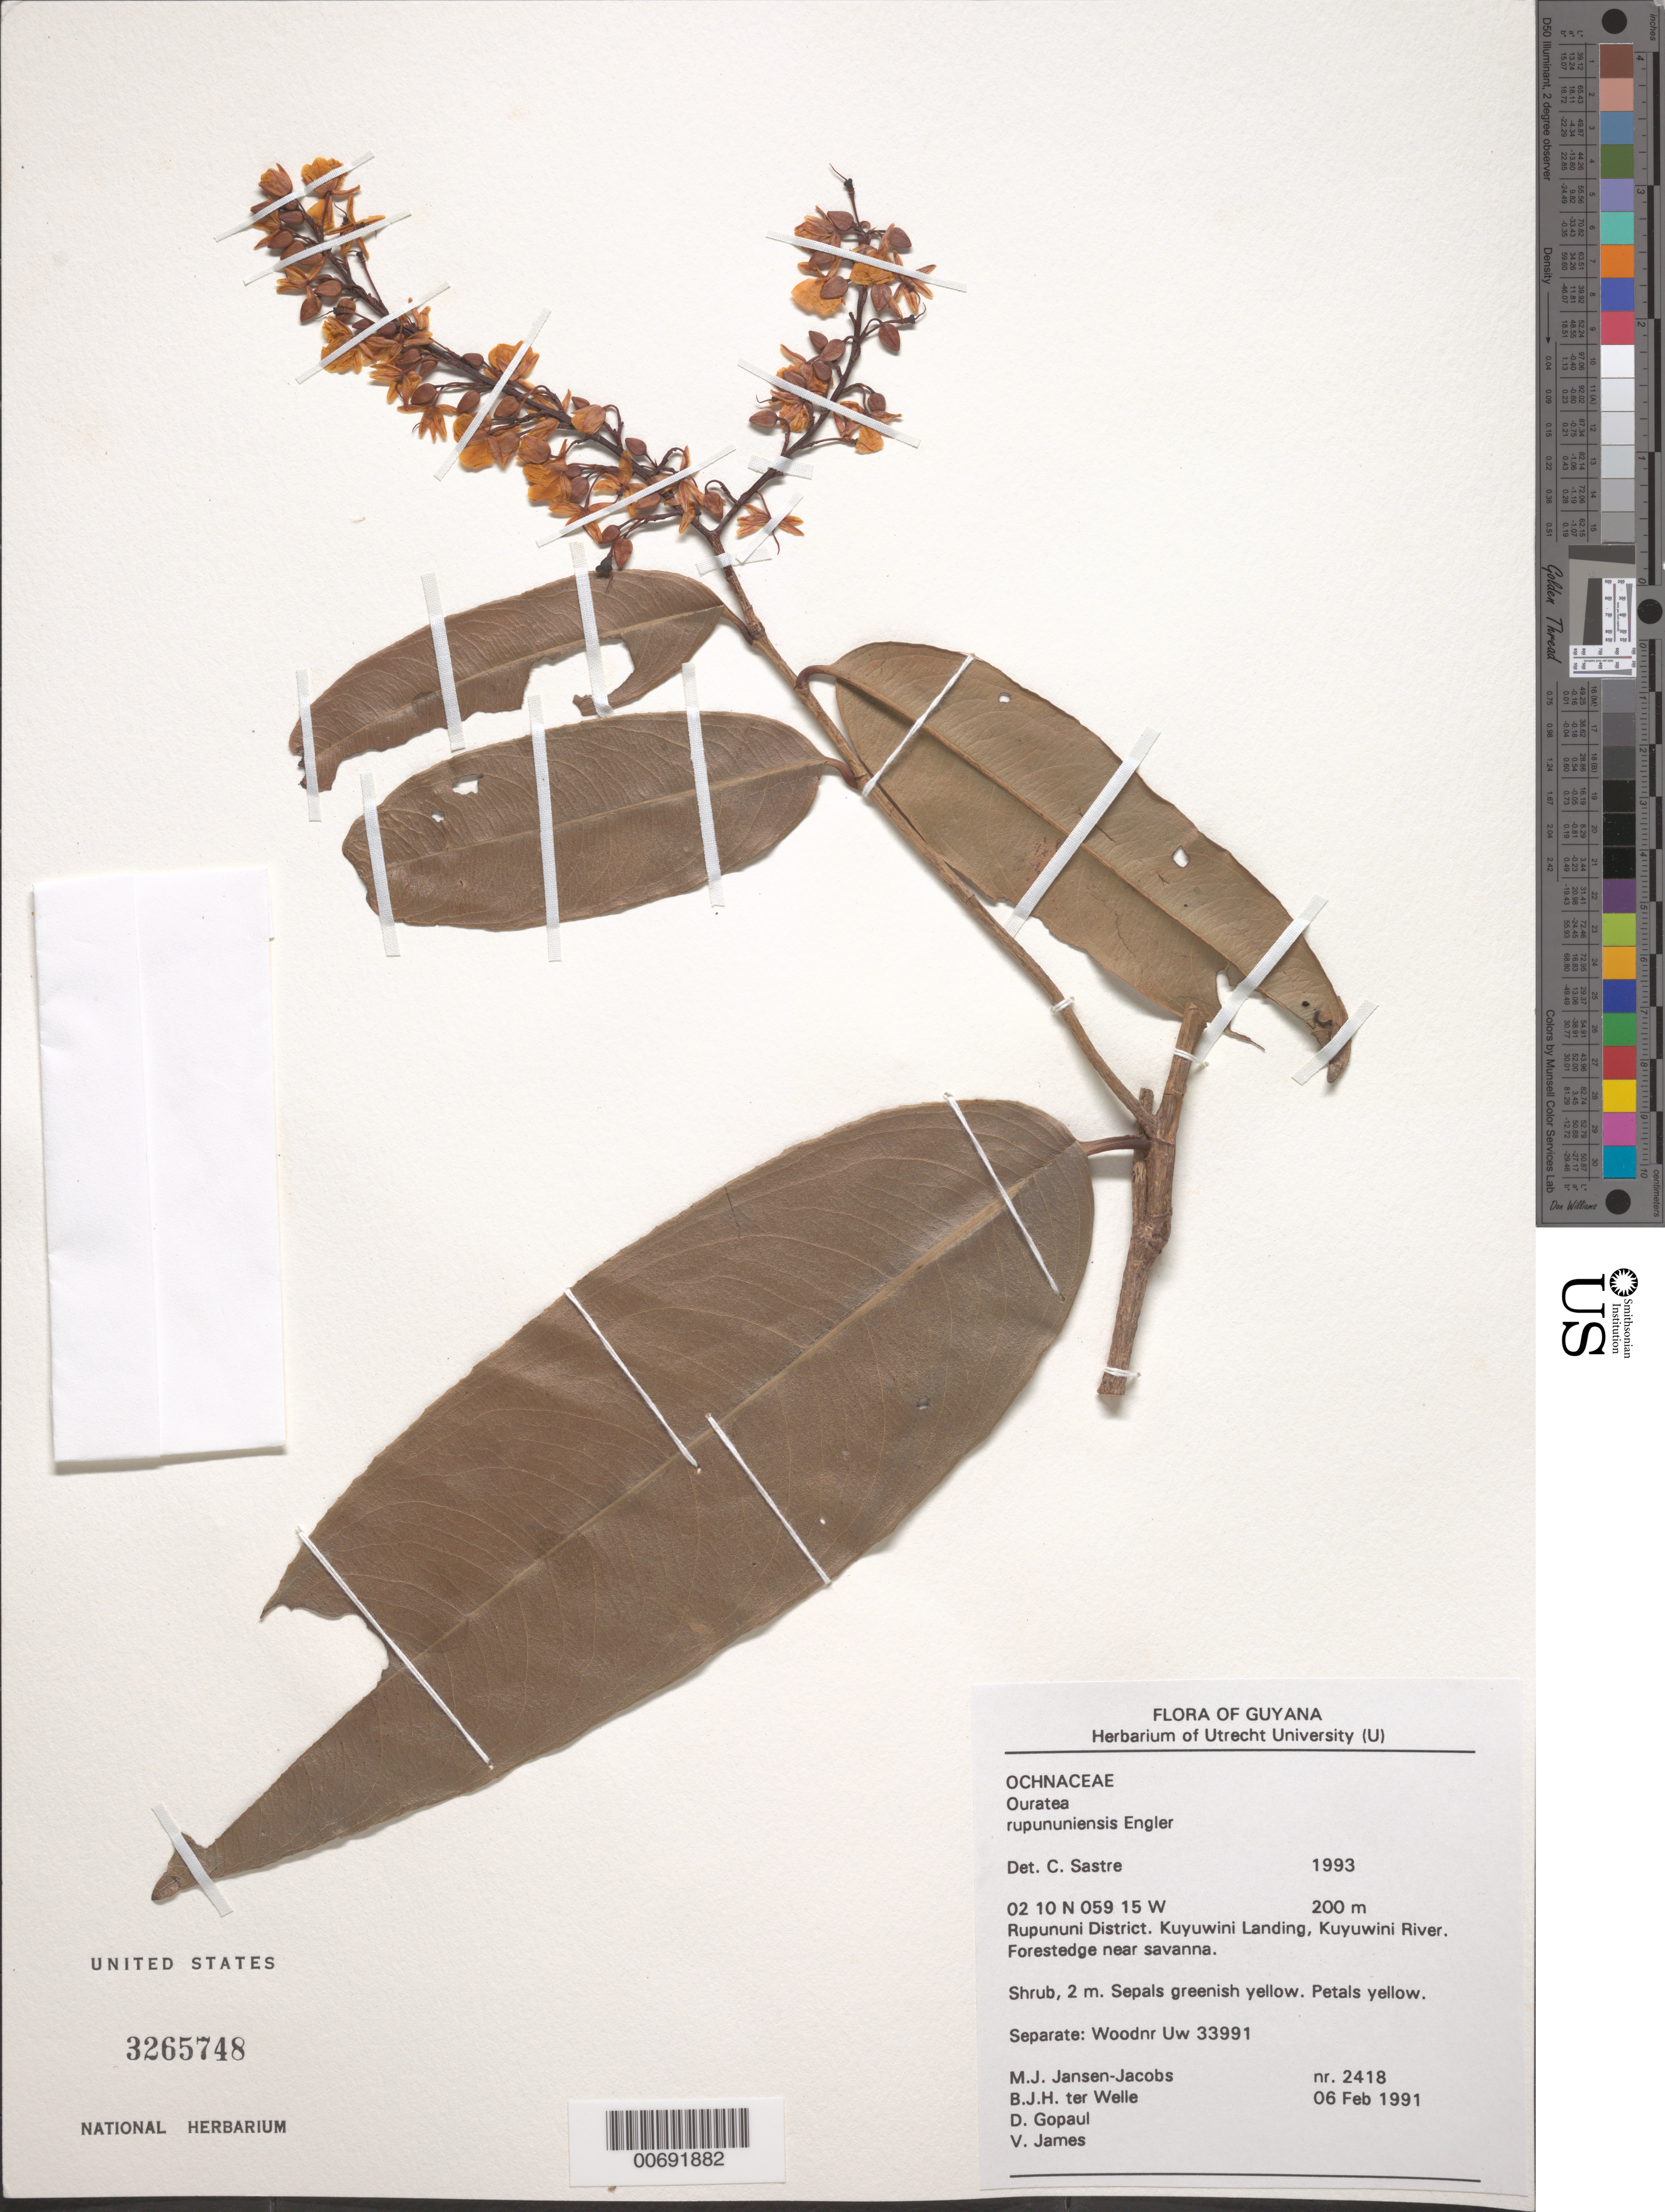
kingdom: Plantae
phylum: Tracheophyta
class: Magnoliopsida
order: Malpighiales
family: Ochnaceae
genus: Ouratea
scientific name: Ouratea rupununiensis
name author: Klotzsch ex Engl.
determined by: Sastre, C. H. L.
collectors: M. J. Jansen-Jacobs, B. Welle, D. Gopaul & V. James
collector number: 2418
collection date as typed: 6-Feb-91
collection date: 1991-02-06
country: Guyana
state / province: U. Takutu-U. Essequibo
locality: Kuyuwini Landing, Kuyuwini River, Rupununi District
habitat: Forest edge near savanna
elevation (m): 200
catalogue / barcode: US 3265748